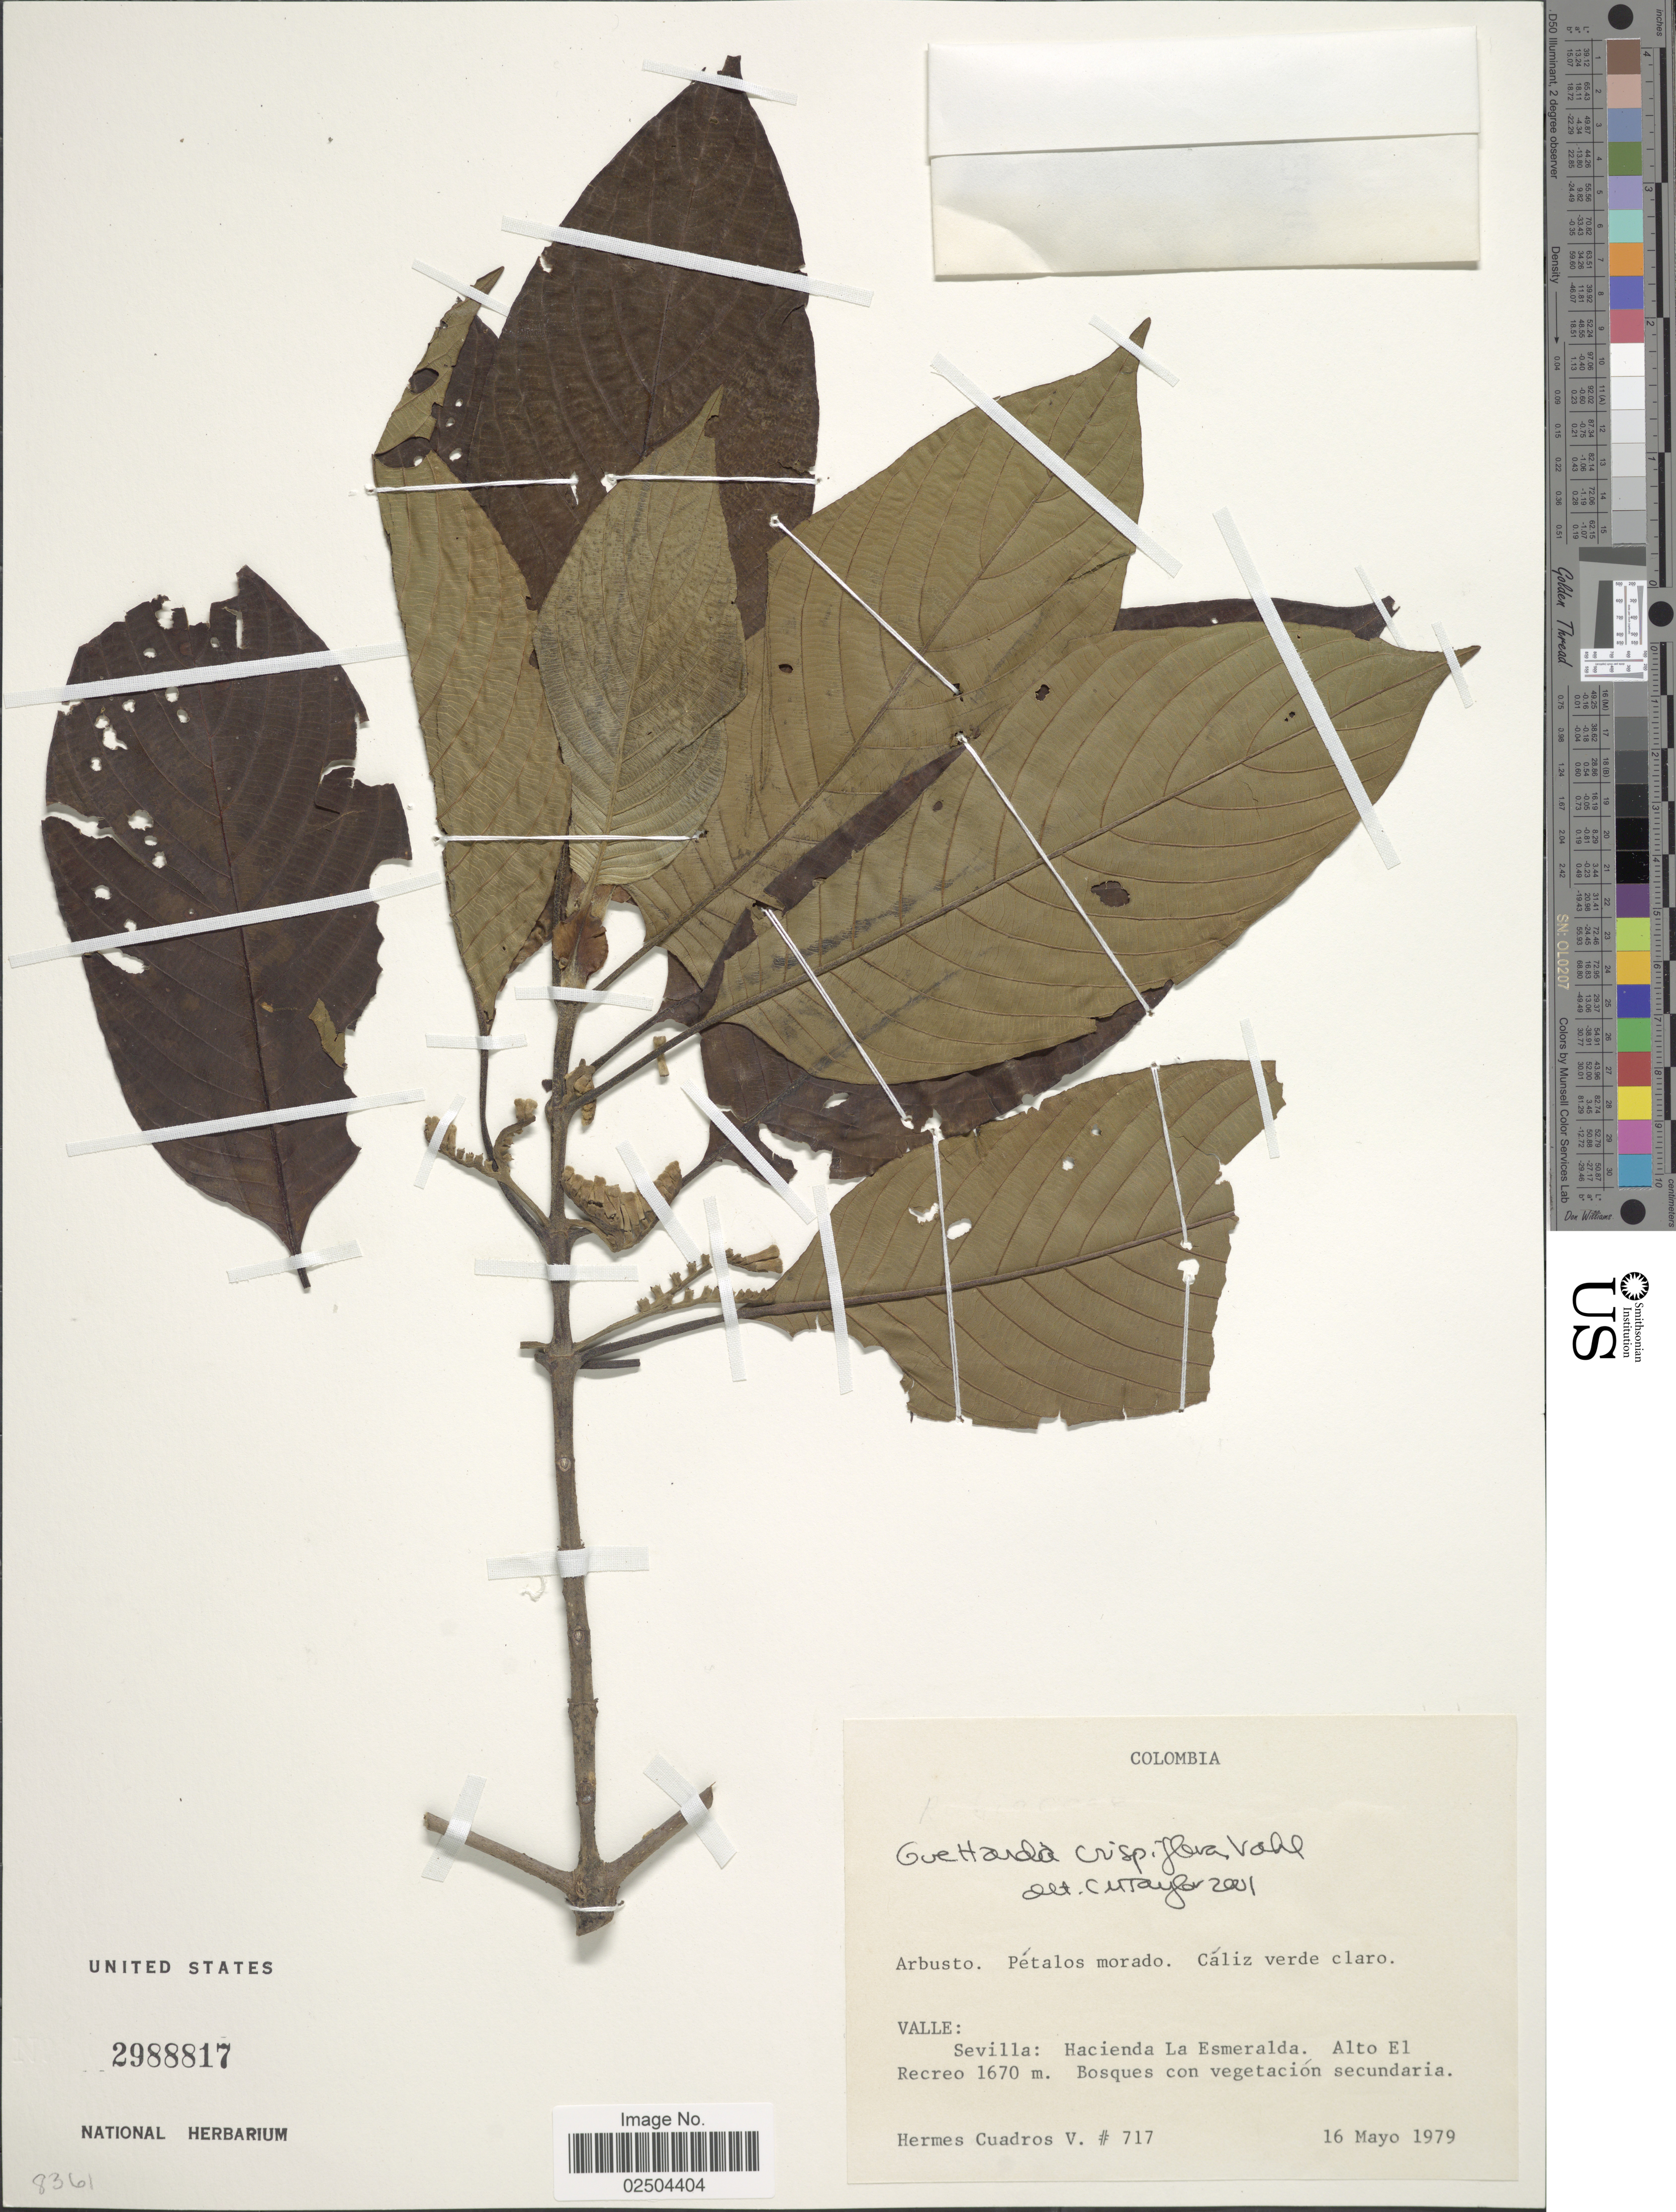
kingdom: Plantae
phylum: Tracheophyta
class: Magnoliopsida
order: Gentianales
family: Rubiaceae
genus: Guettarda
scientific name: Guettarda crispiflora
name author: Vahl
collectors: H. Cuadros V.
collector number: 718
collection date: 1979-05-16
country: Colombia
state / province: Valle del Cauca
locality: Valle: Sevilla: Hacienda La Esmeralda, Alto El Recreo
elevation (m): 1670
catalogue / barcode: US 2988817